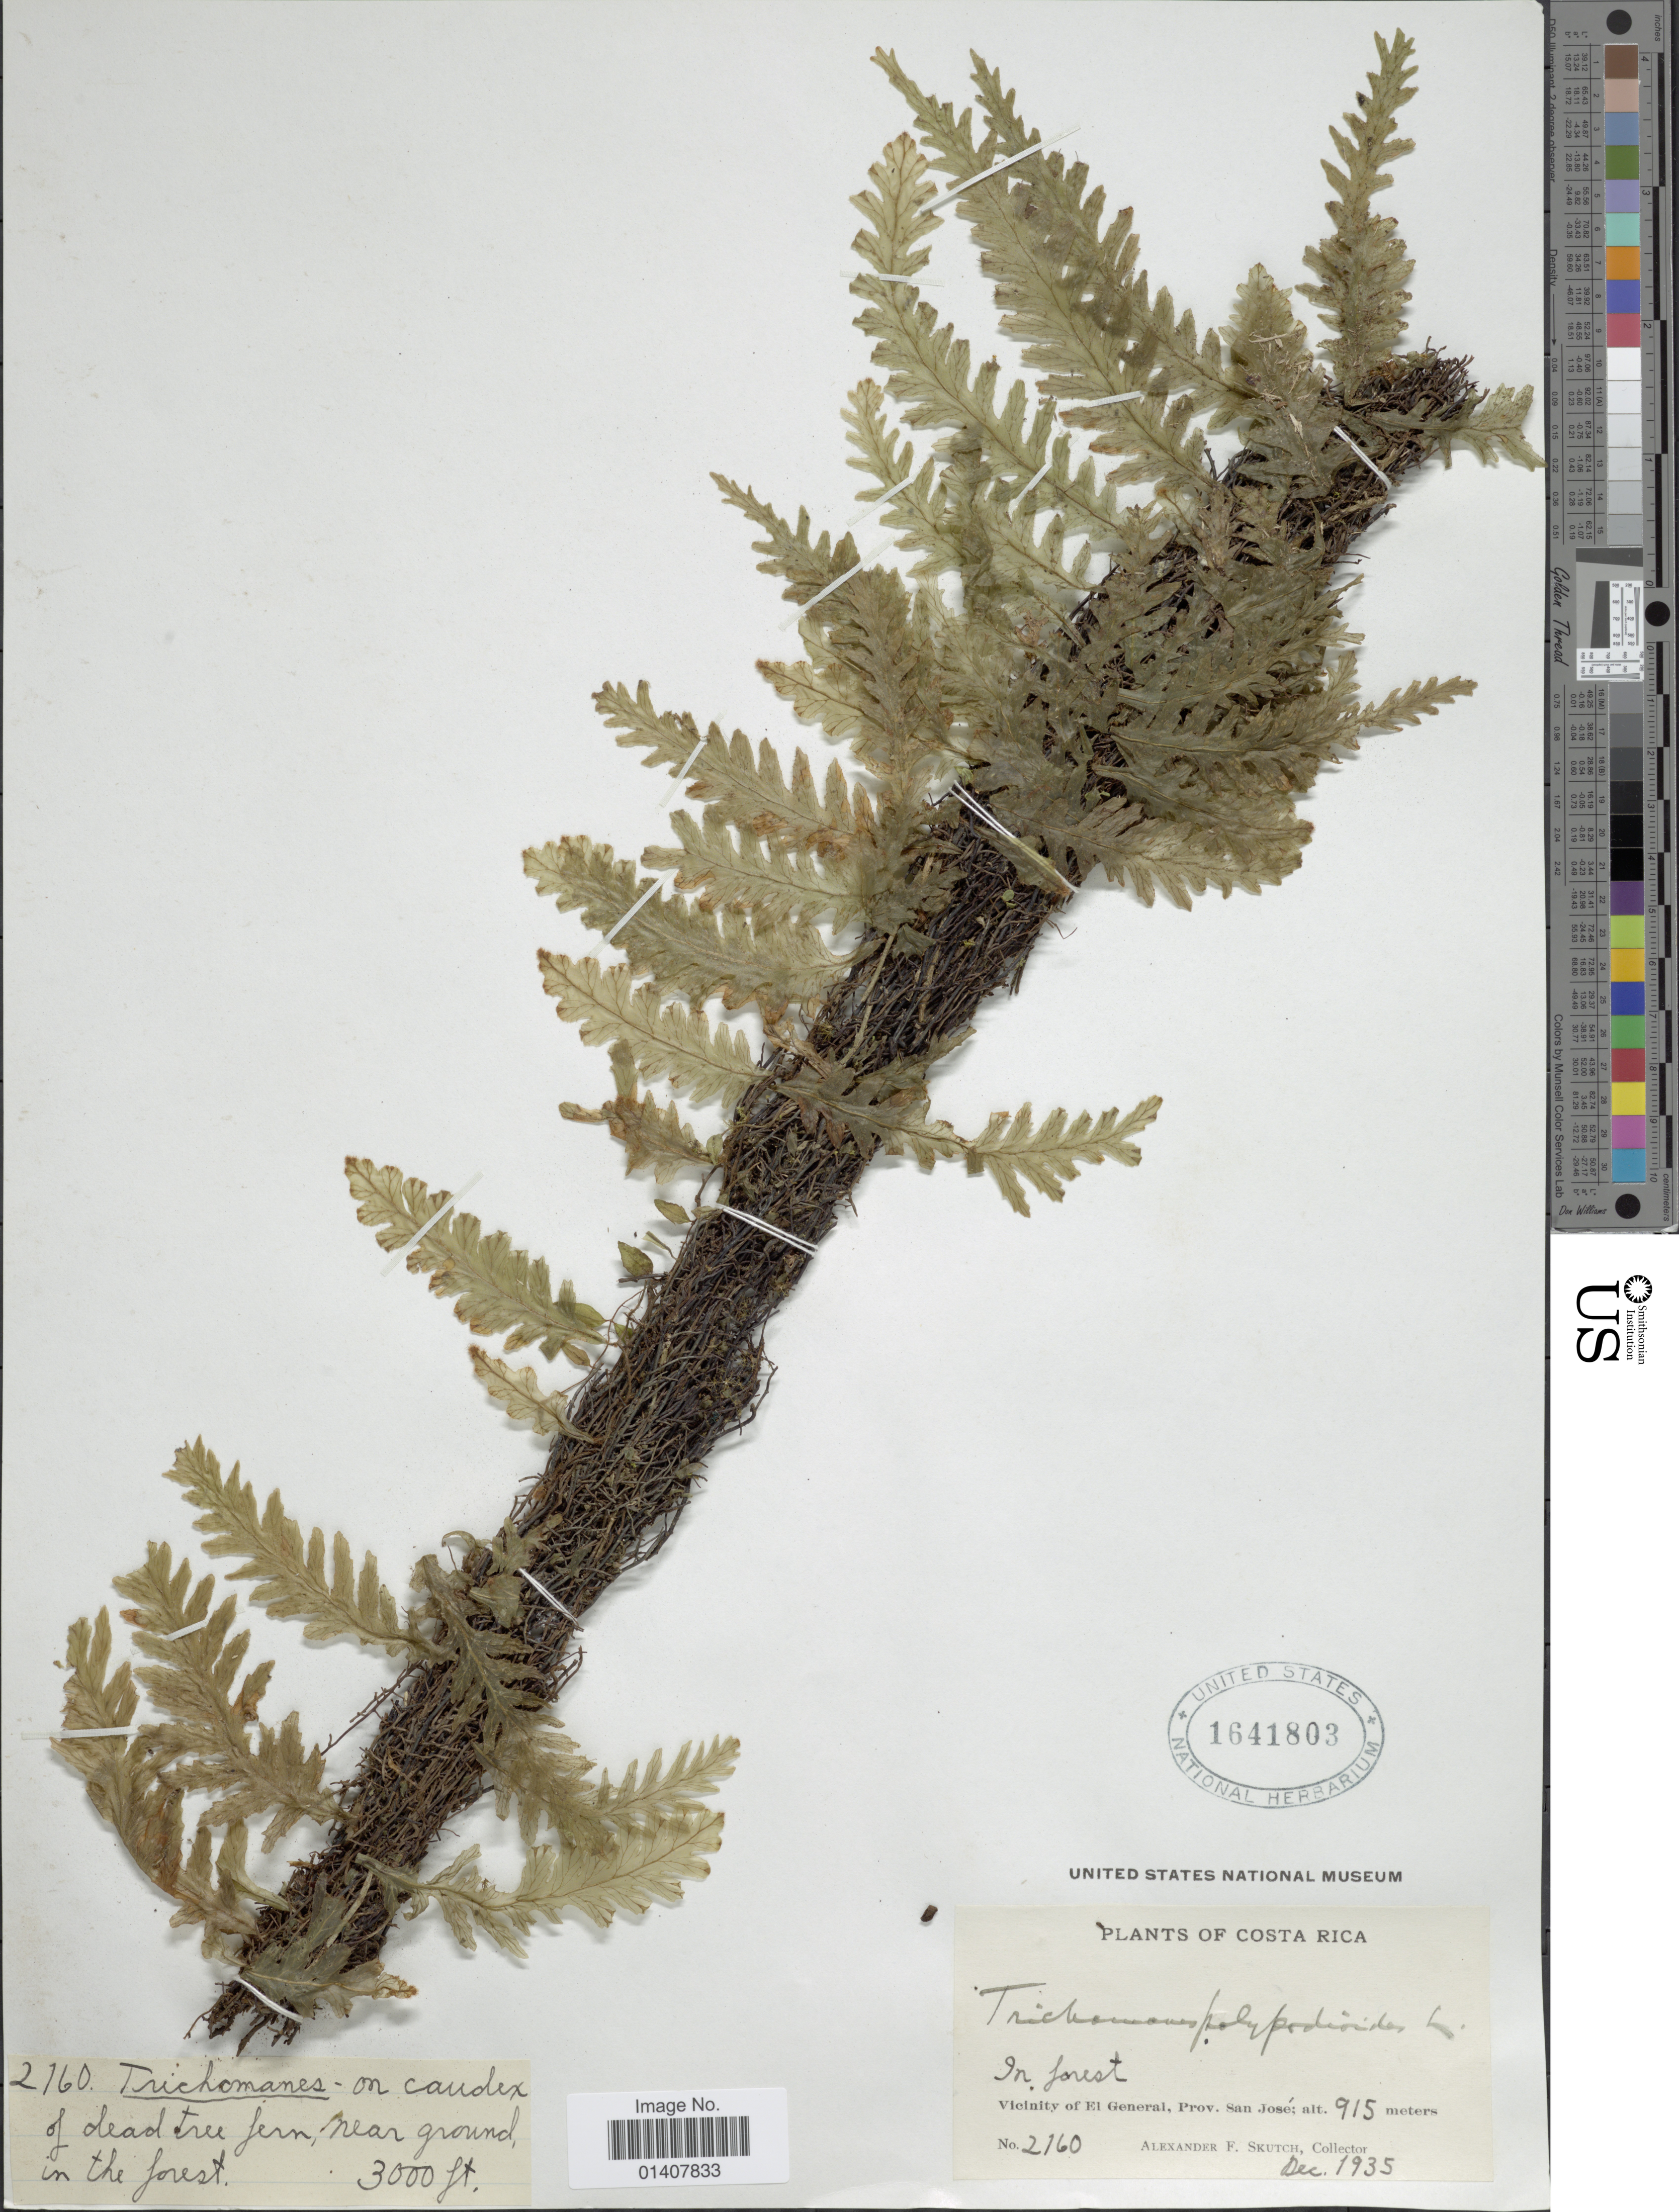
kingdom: Plantae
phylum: Tracheophyta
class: Polypodiopsida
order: Hymenophyllales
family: Hymenophyllaceae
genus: Trichomanes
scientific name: Trichomanes polypodioides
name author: L.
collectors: A. F. Skutch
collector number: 2160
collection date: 1935-12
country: Costa Rica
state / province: San José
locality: In forest Vicinity of El General, prov. San José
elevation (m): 915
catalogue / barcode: US 1641803